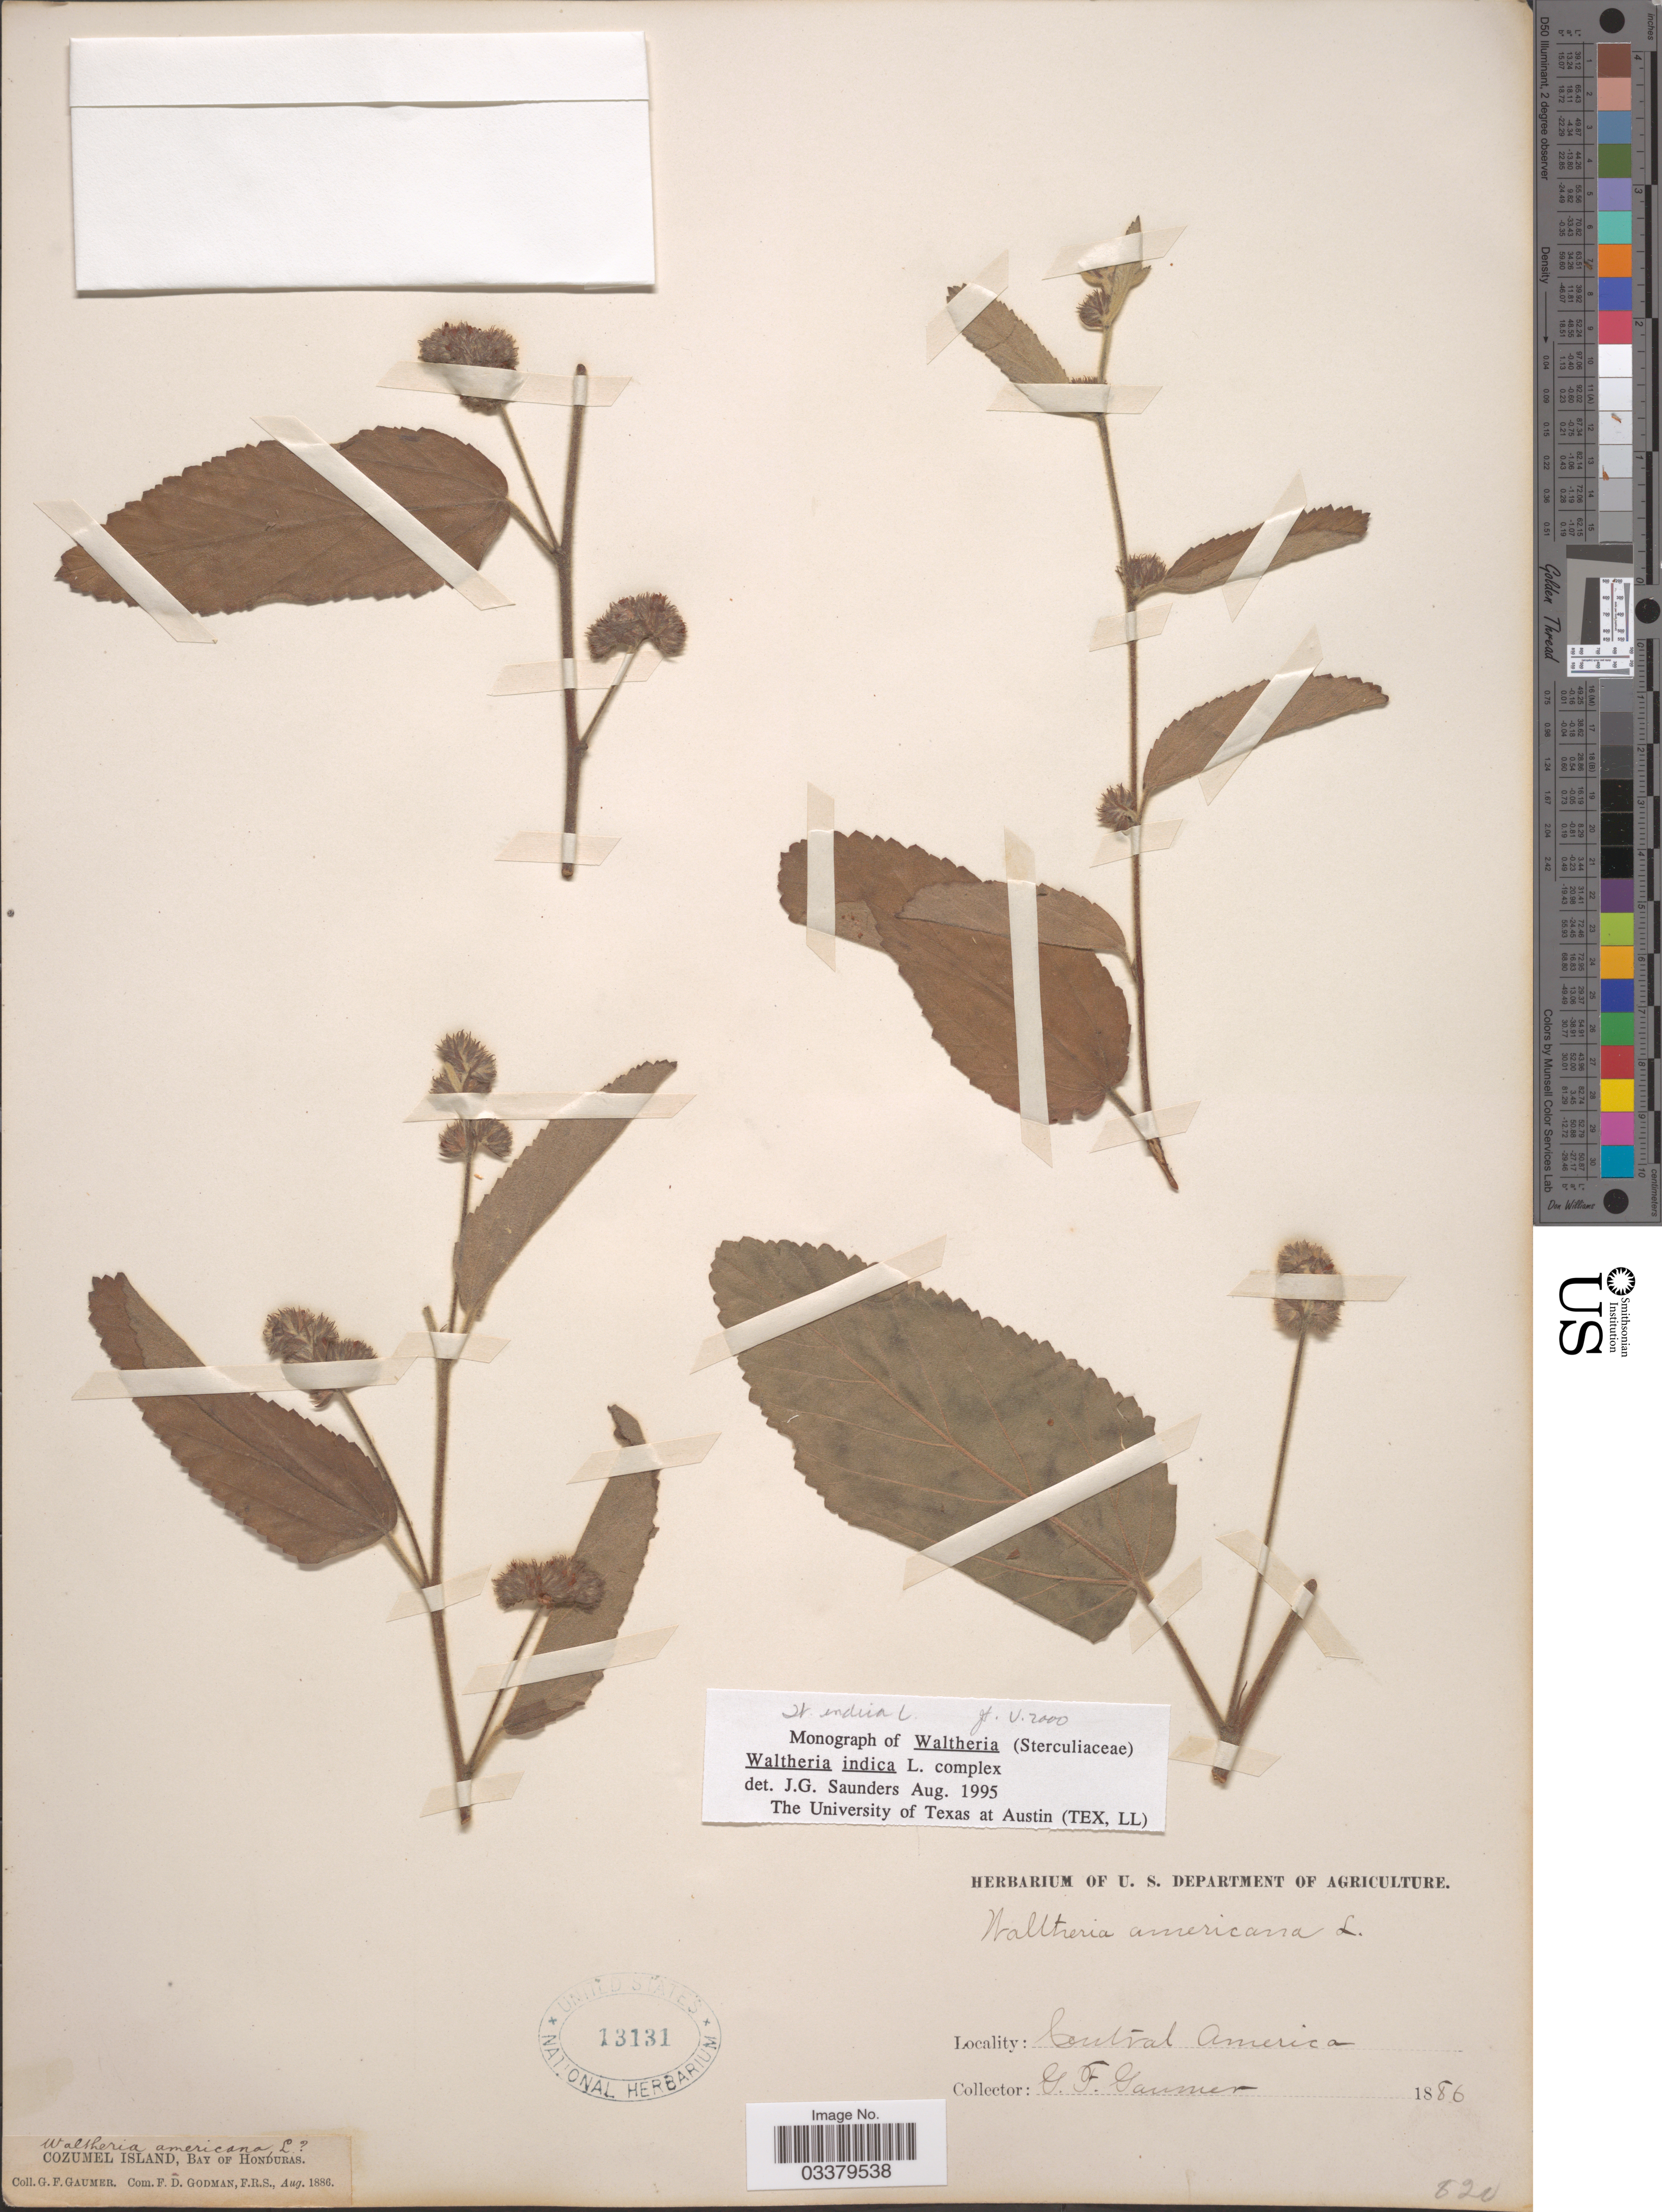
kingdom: Plantae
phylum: Tracheophyta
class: Magnoliopsida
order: Malvales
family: Malvaceae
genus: Waltheria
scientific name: Waltheria indica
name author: L.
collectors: G. F. Gaumer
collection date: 1886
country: Honduras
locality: Cozumel Island, Bay of Honduras.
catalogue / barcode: US 13131